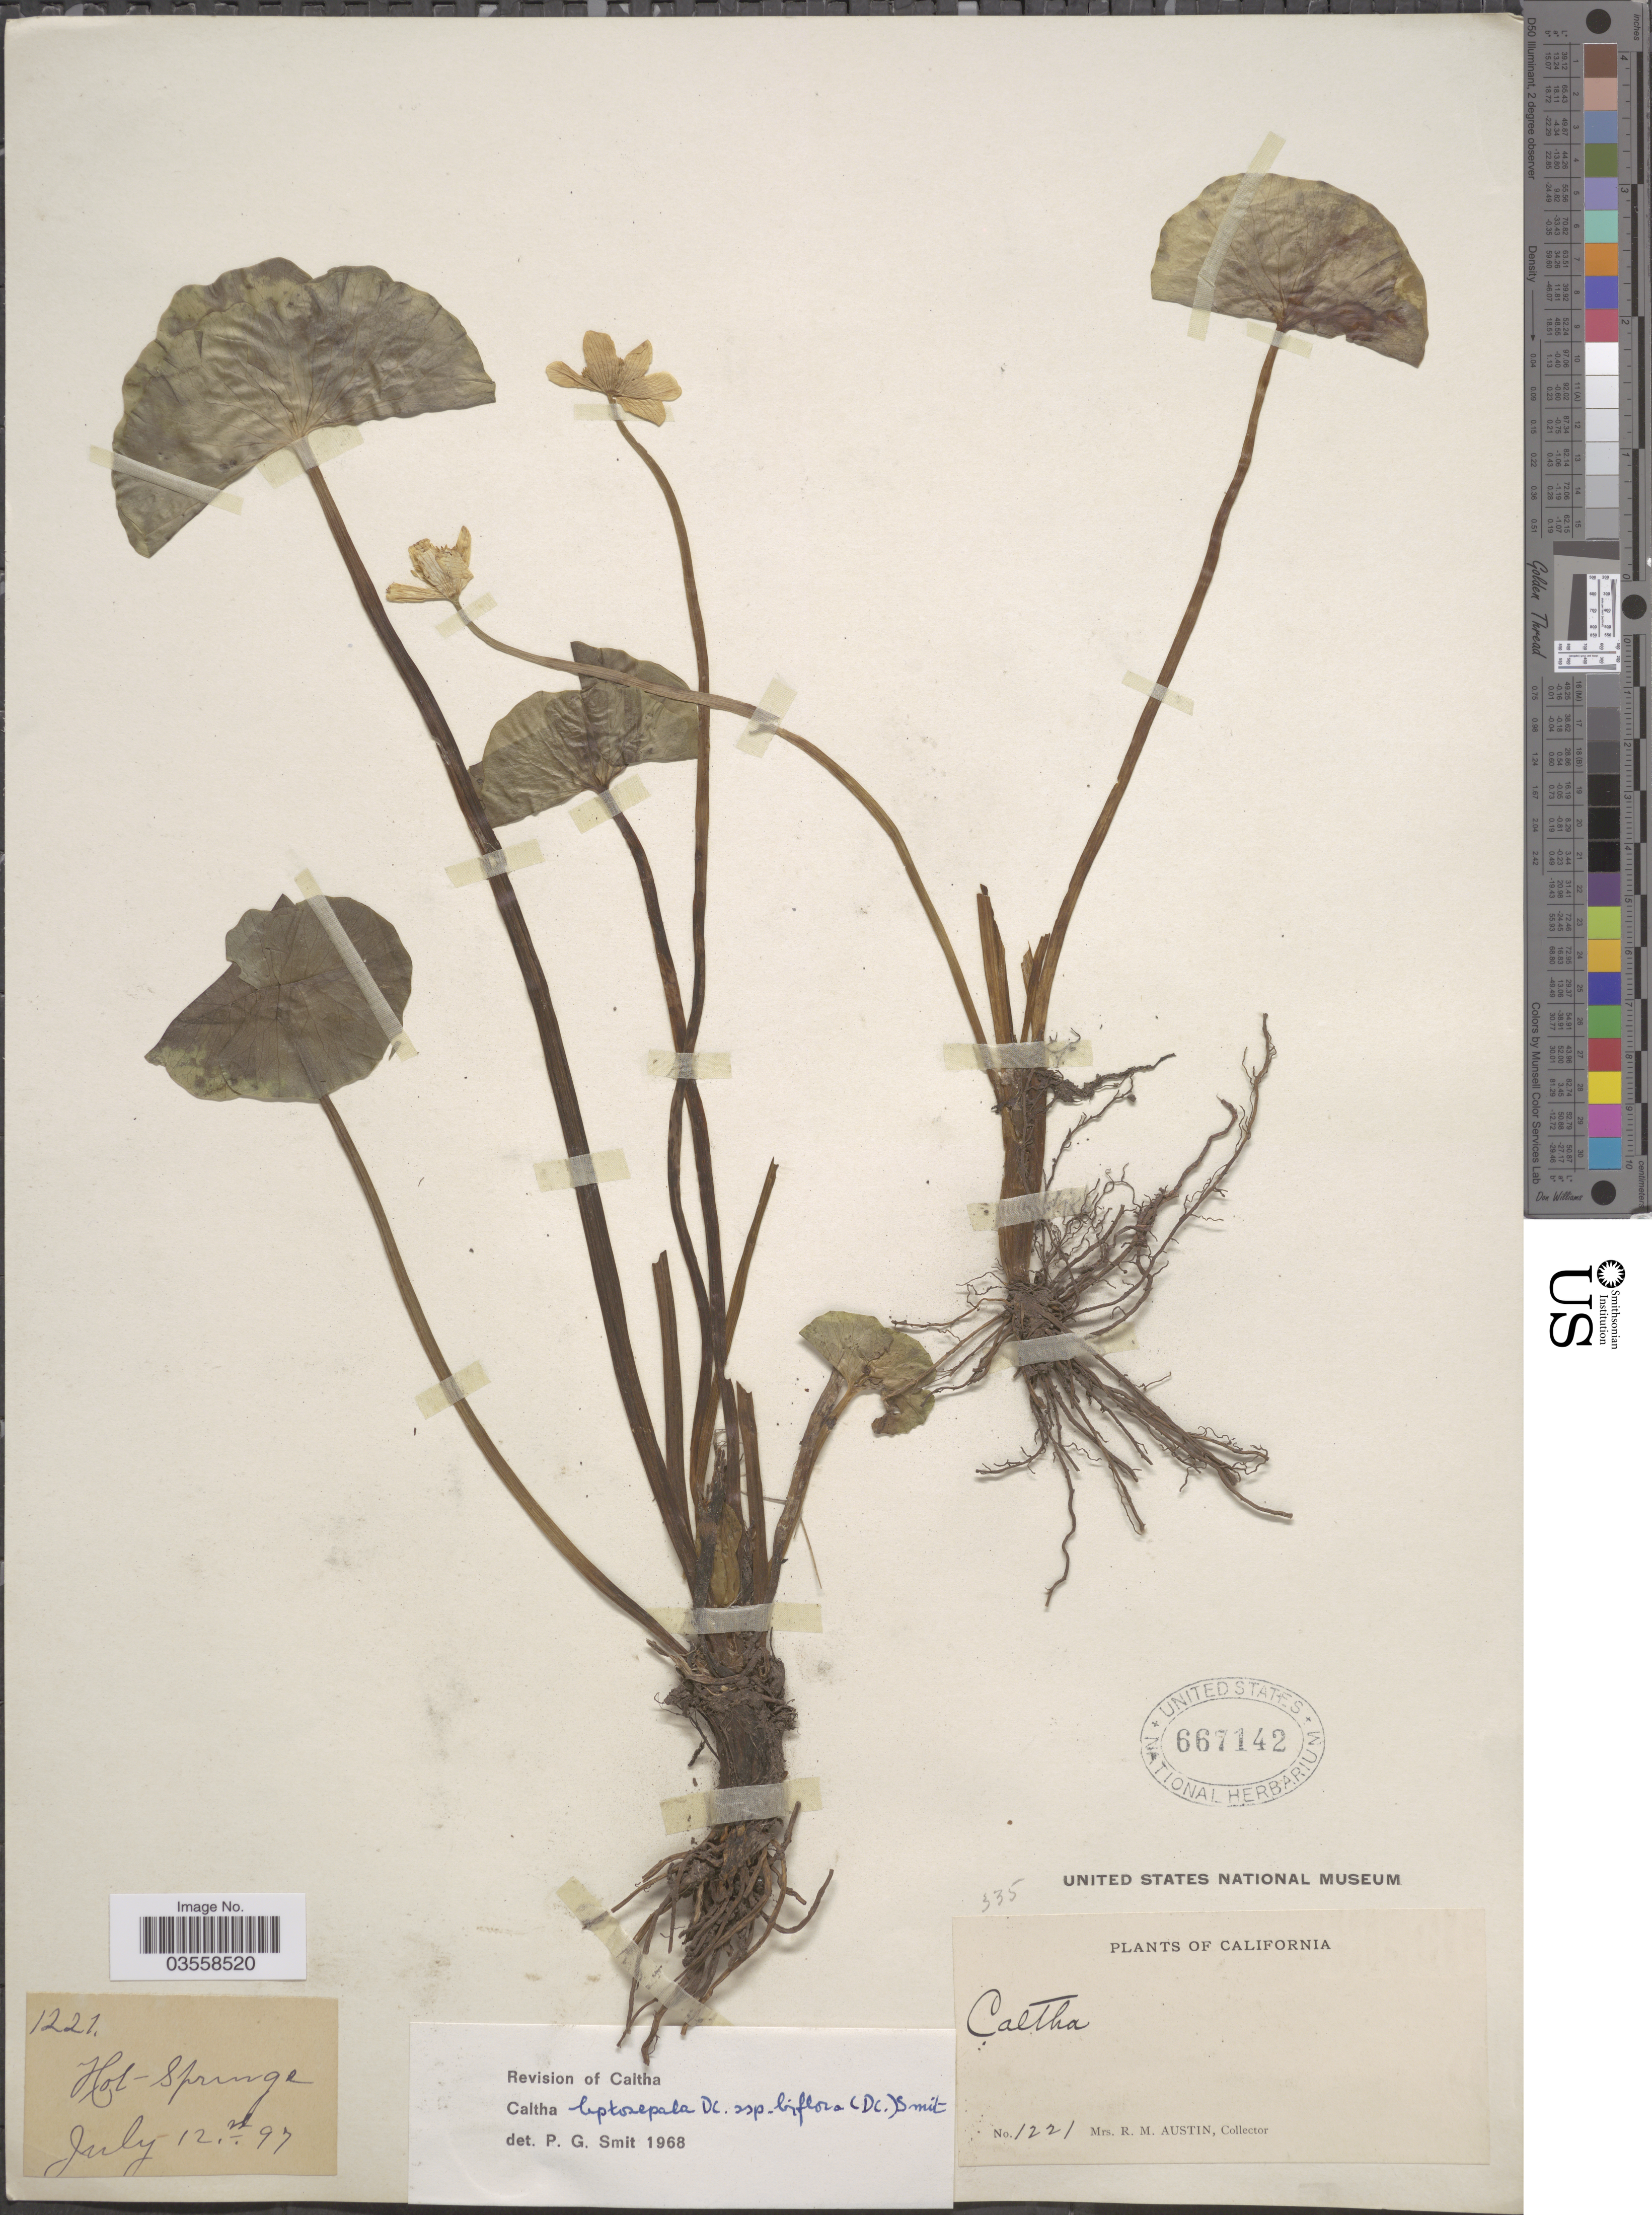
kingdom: Plantae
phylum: Tracheophyta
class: Magnoliopsida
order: Ranunculales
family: Ranunculaceae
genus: Caltha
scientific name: Caltha leptosepala subsp. biflora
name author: DC.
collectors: R. Austin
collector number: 1221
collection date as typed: Transcribed d/m/y: 12/7/97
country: United States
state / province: California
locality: Hot Springs.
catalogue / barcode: US 667142